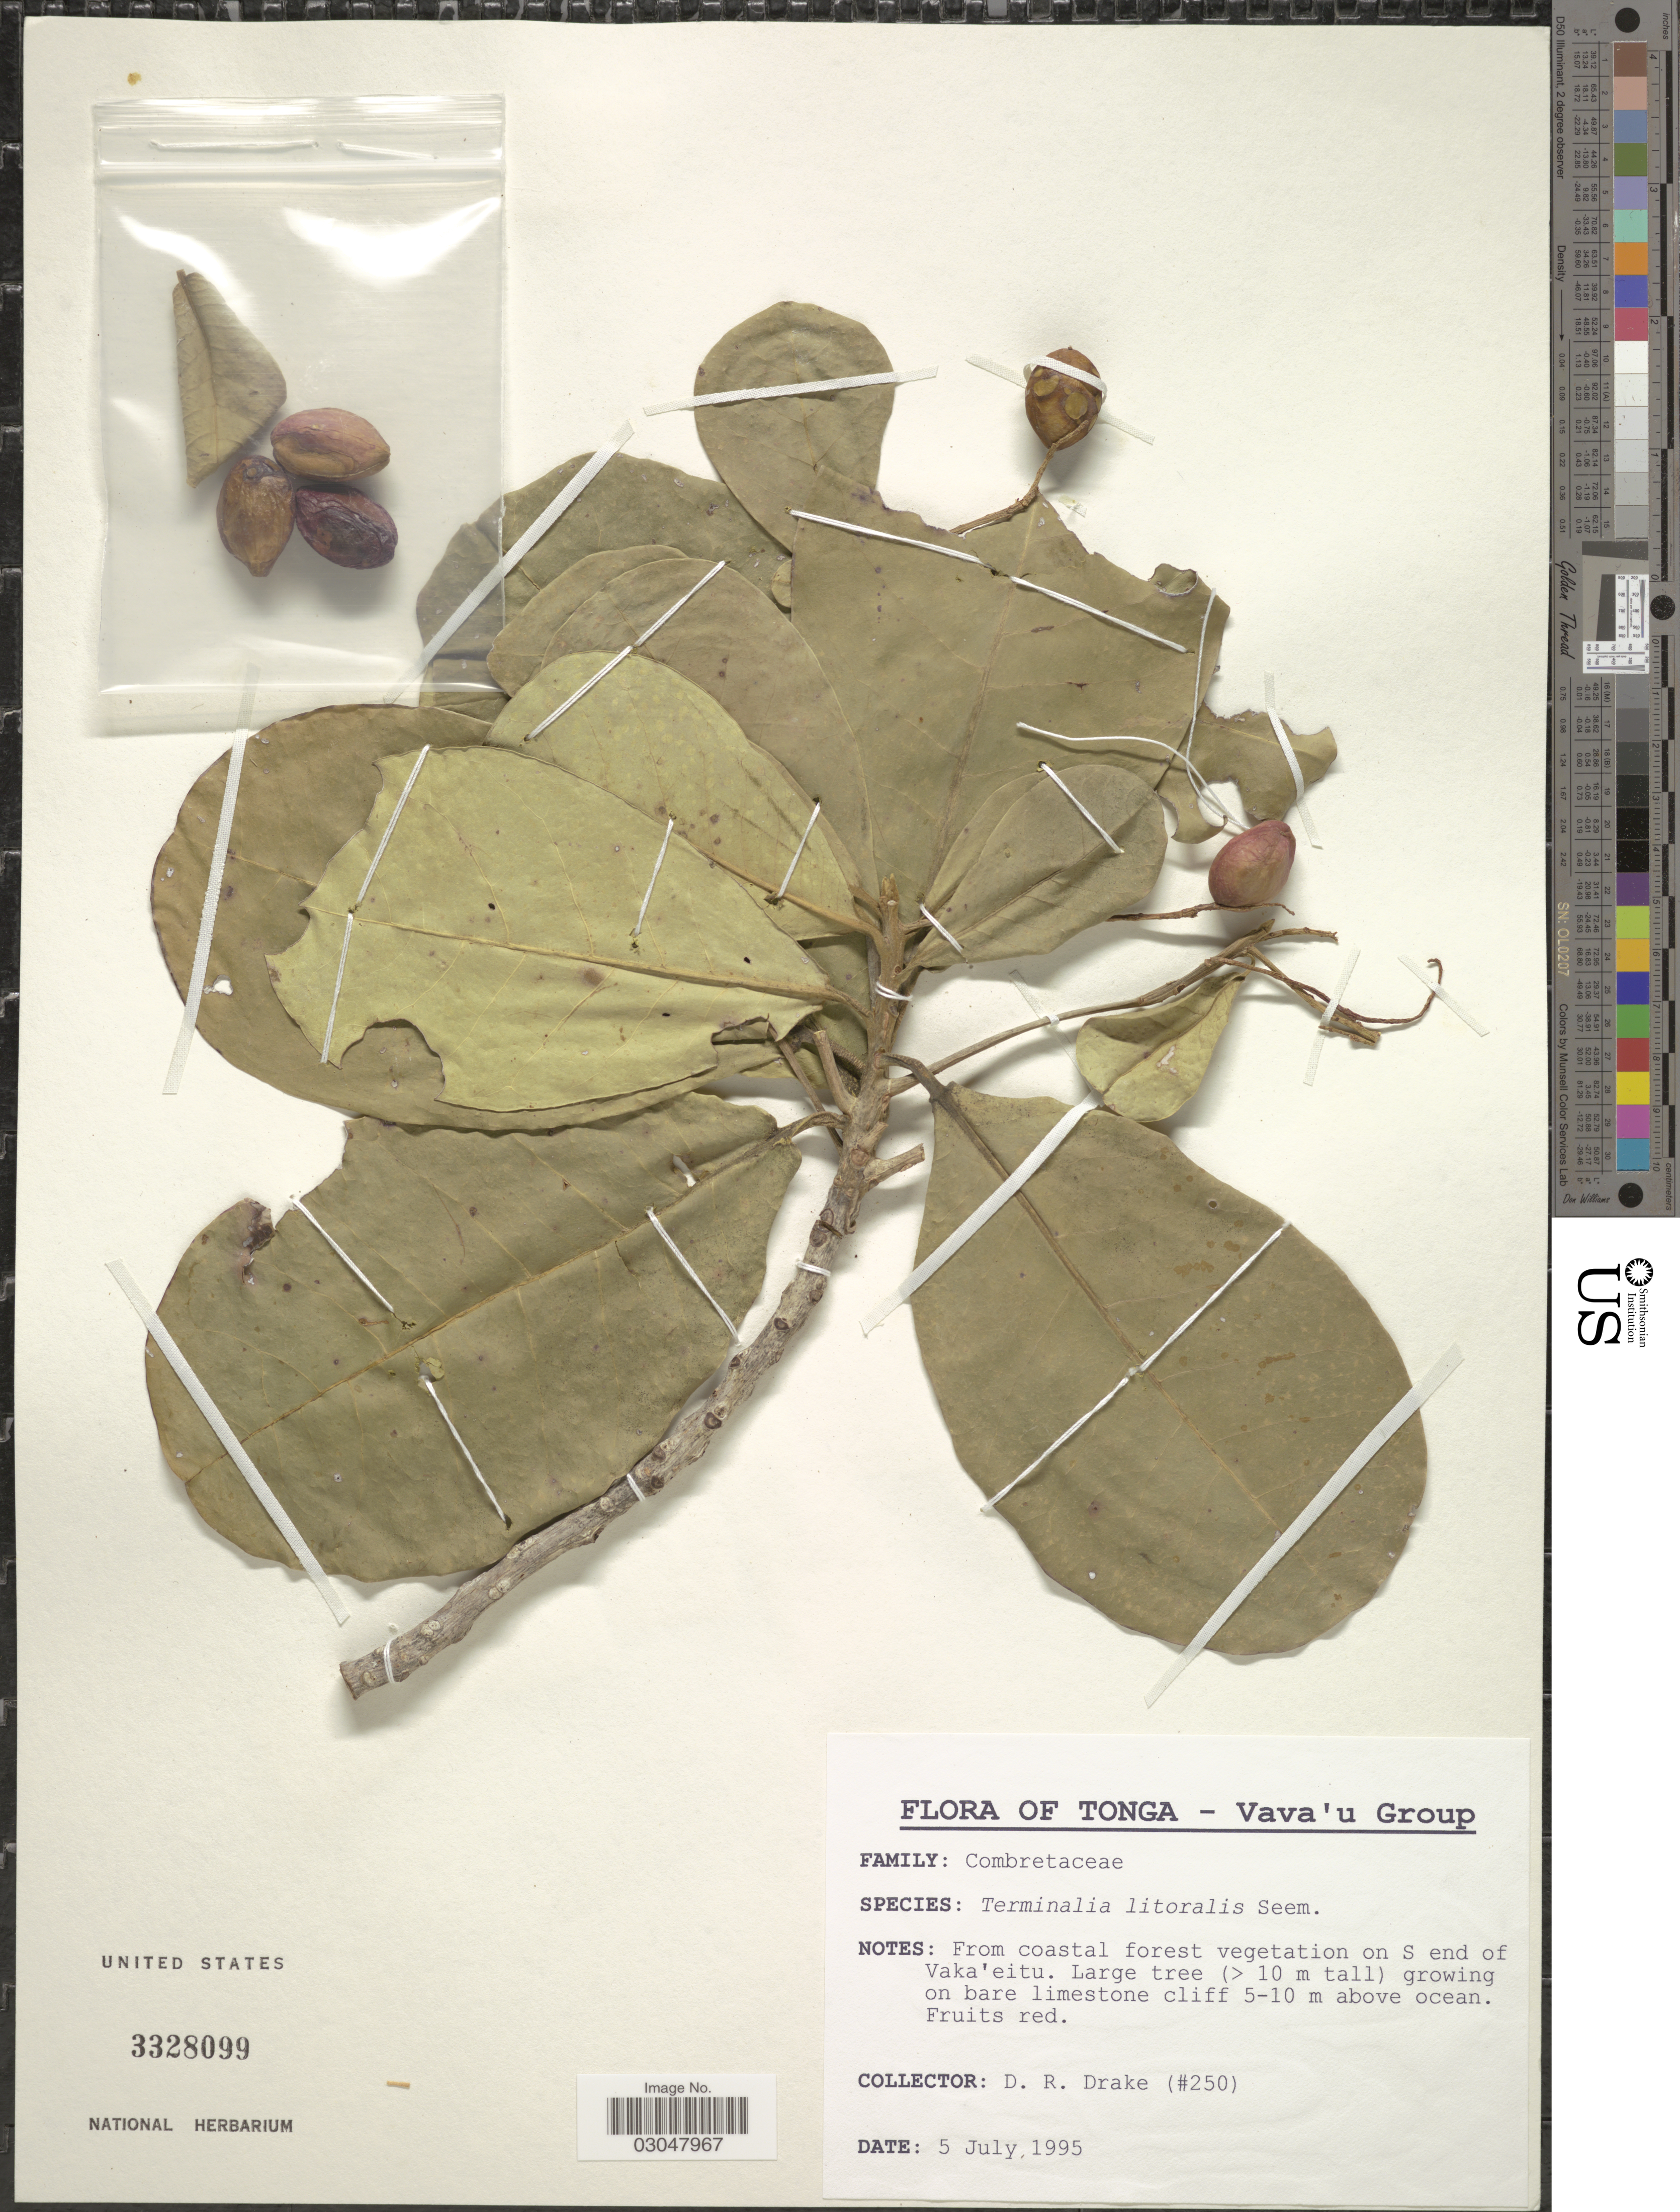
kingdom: Plantae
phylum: Tracheophyta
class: Magnoliopsida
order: Myrtales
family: Combretaceae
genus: Terminalia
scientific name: Terminalia litoralis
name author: Seem.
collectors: D.R. Drake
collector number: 250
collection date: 1995-07-05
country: Tonga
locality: Vava'u Group. From coastal forest vegetation on S end of Vaka'eitu.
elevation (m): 5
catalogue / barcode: US 3328099